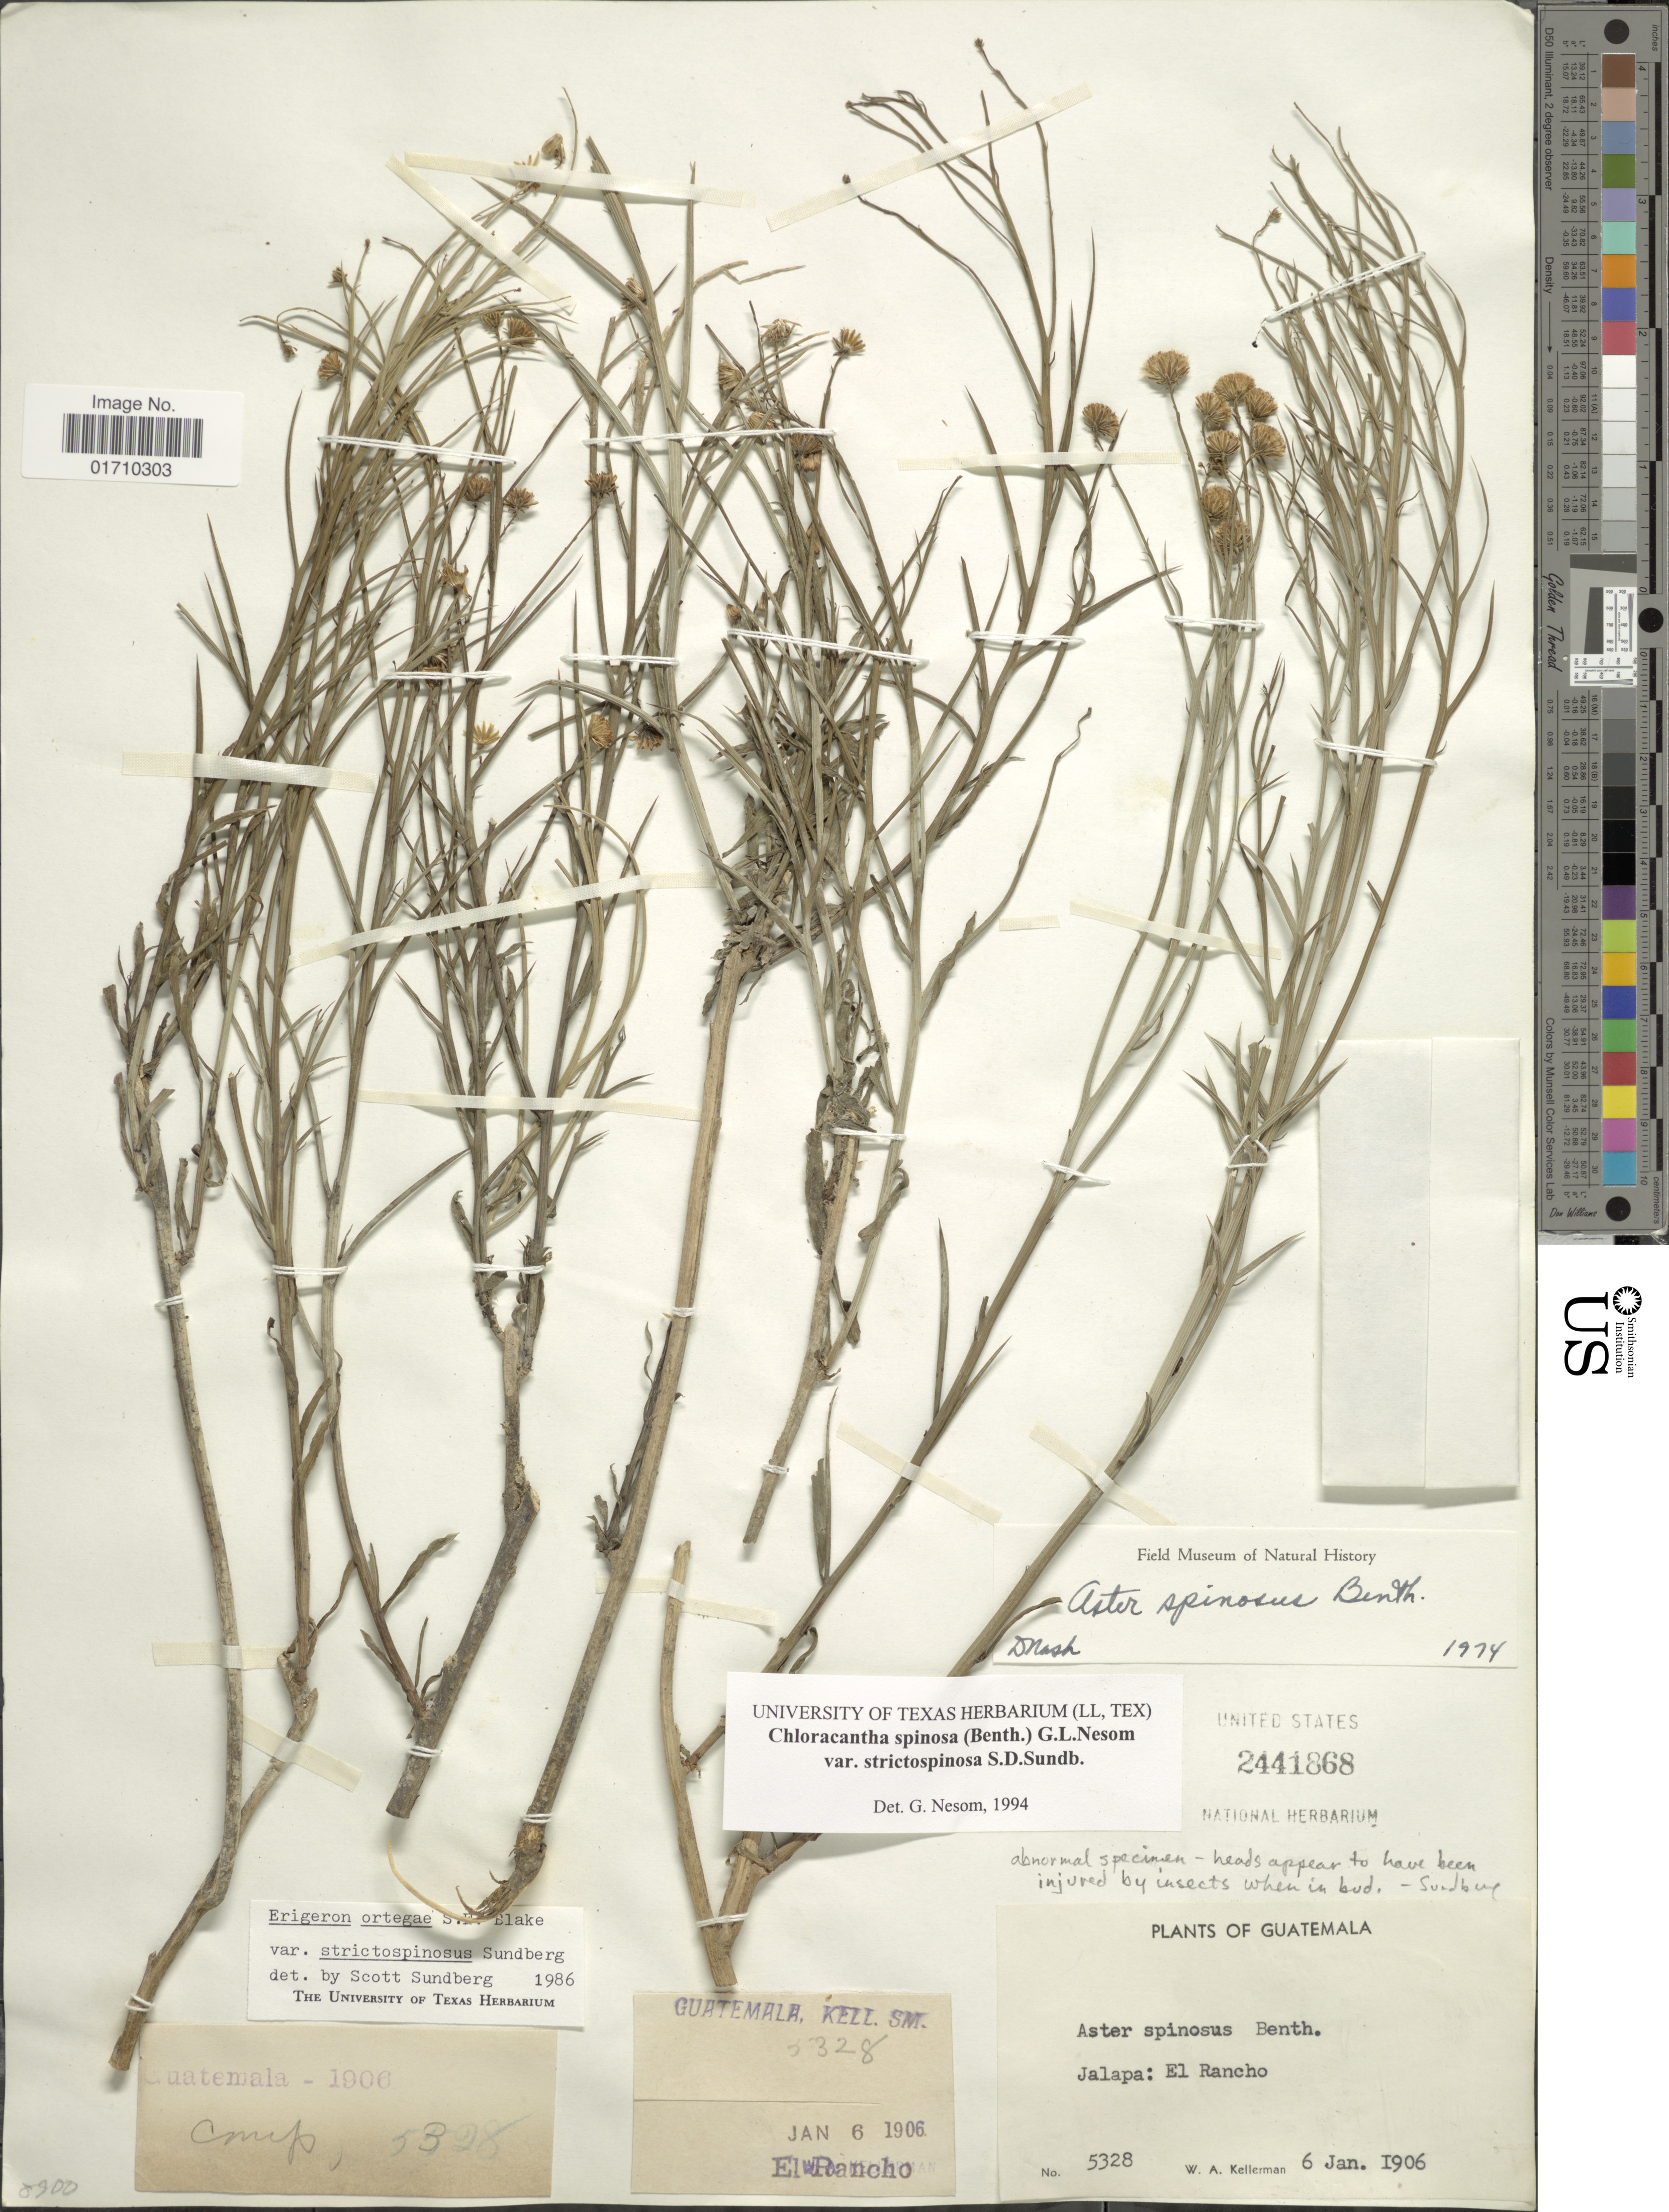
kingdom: Plantae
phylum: Tracheophyta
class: Magnoliopsida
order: Asterales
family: Asteraceae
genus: Chloracantha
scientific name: Chloracantha spinosa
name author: (Benth.) G.L. Nesom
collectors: W. Kellerman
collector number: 5328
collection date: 1906-01-06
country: Guatemala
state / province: Jalapa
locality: El Rancho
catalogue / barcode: US 2441868